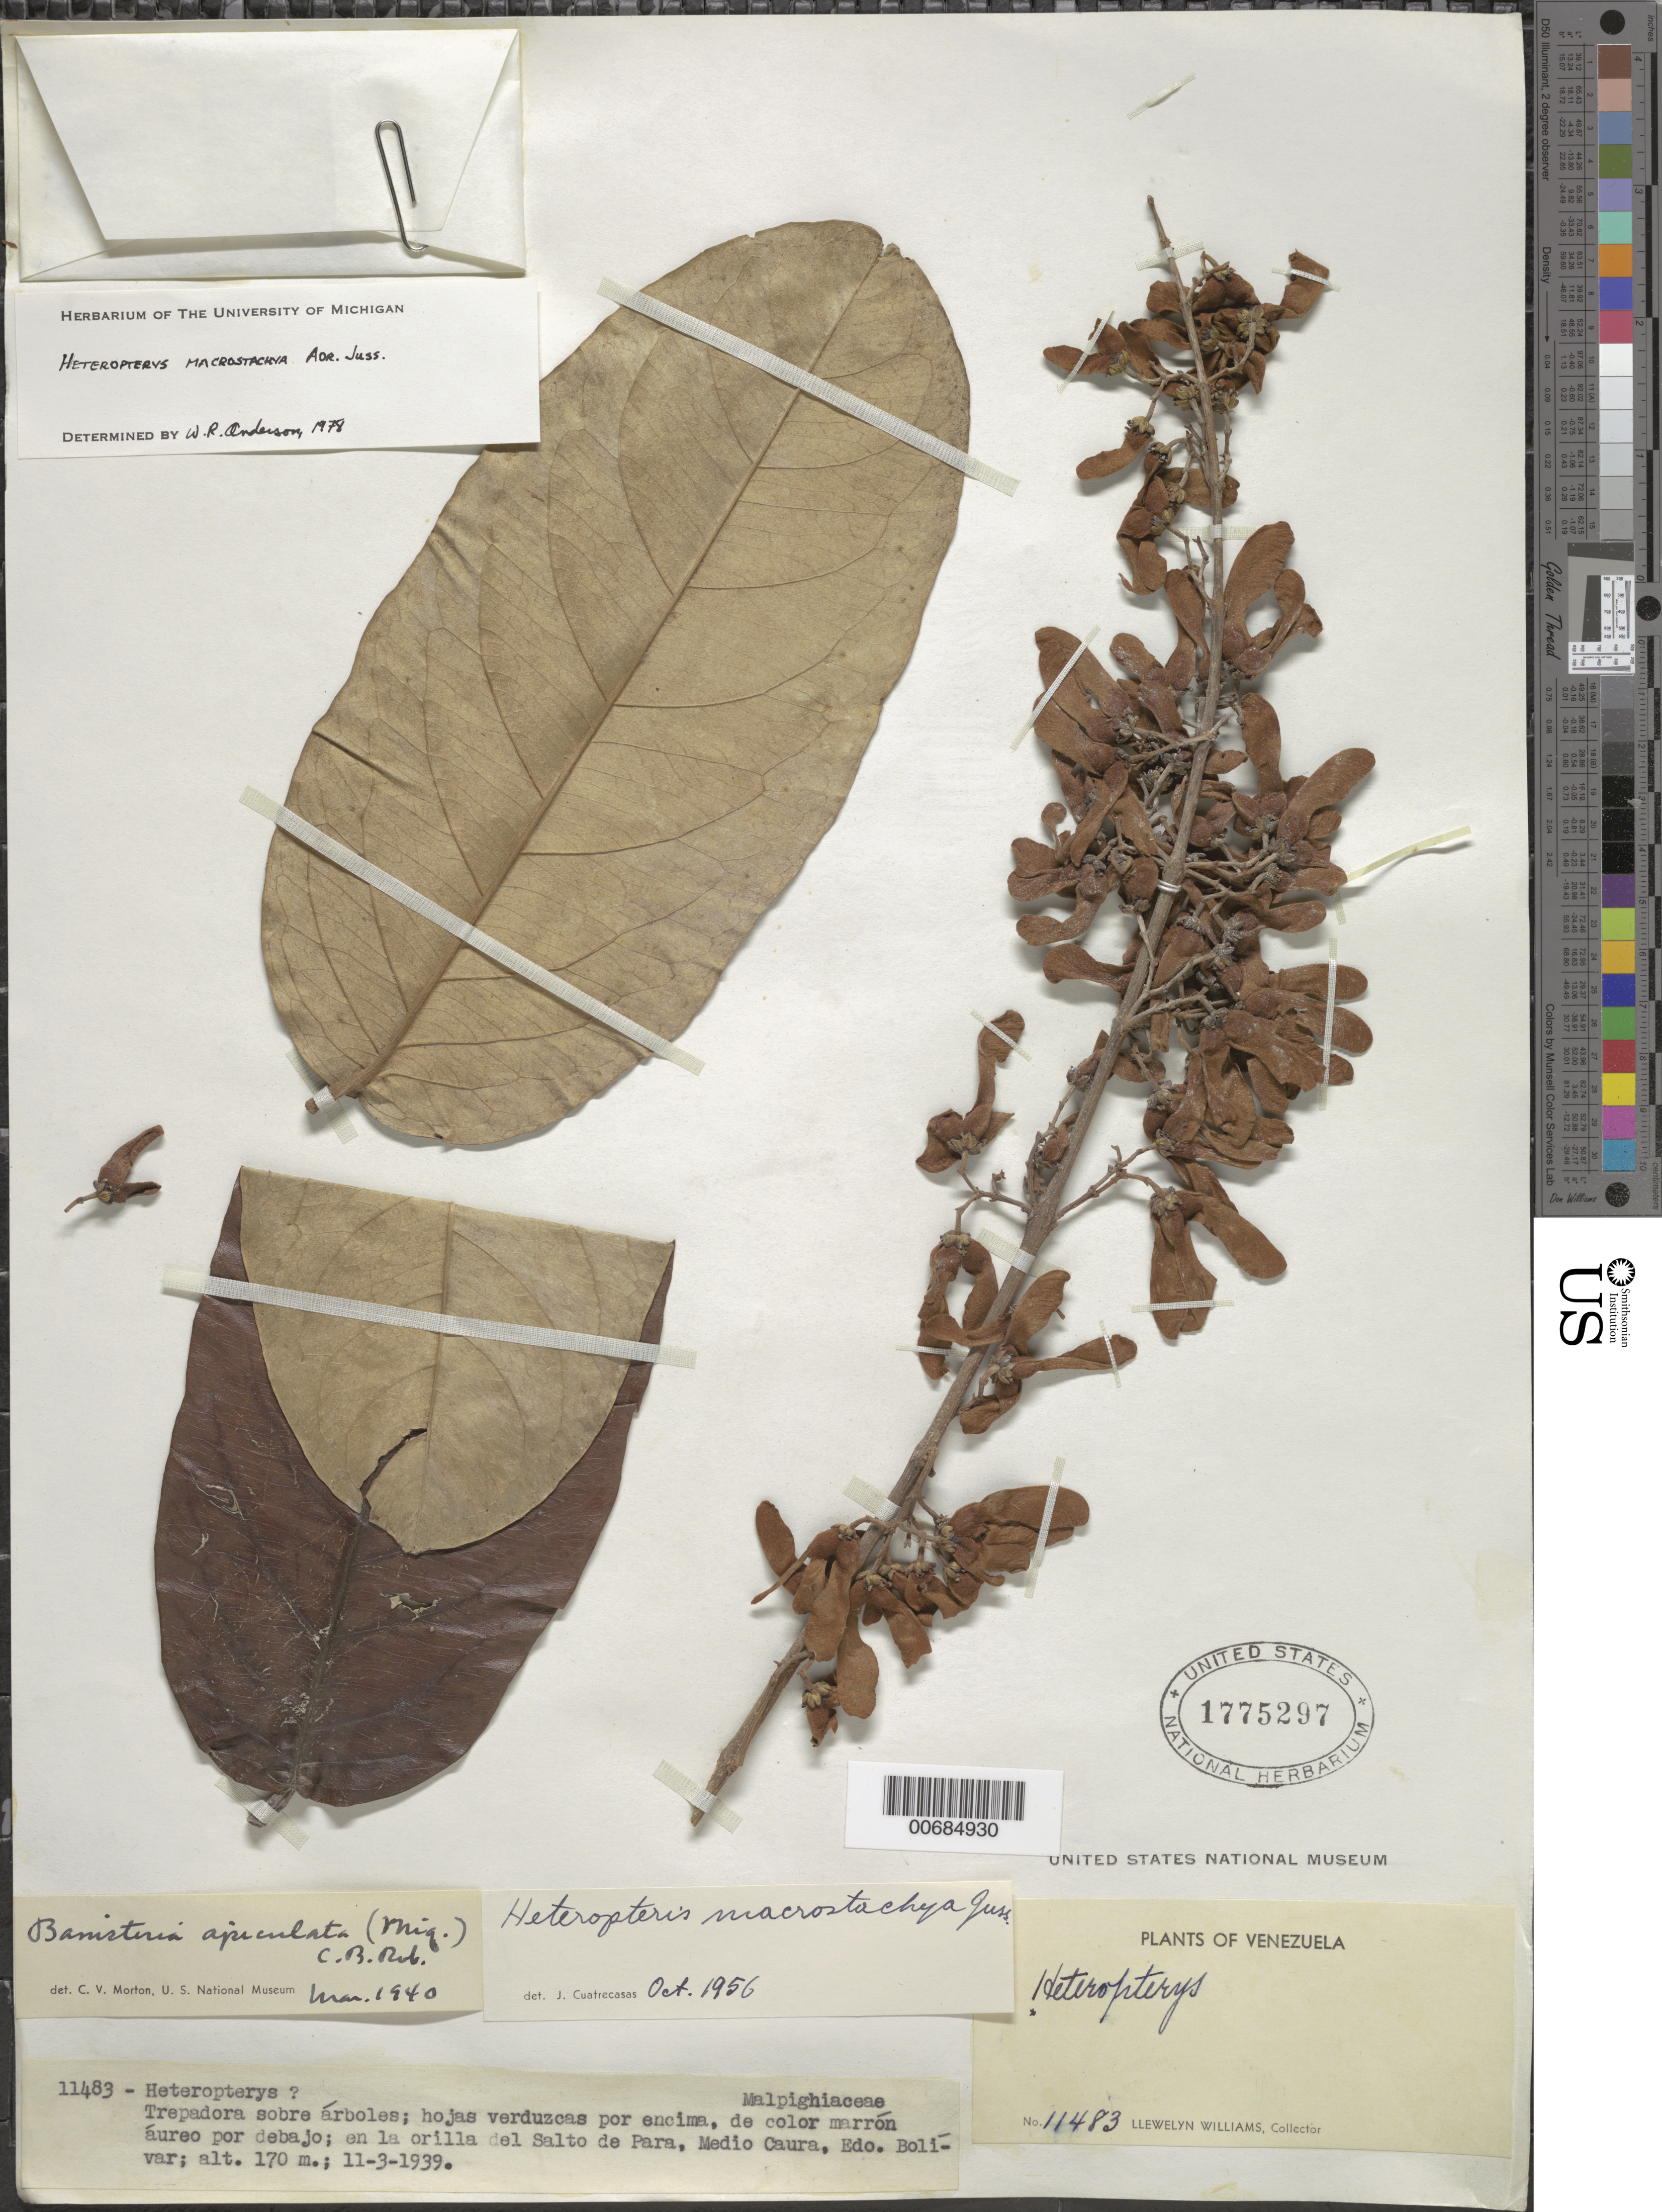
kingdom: Plantae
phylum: Tracheophyta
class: Magnoliopsida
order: Malpighiales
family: Malpighiaceae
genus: Heteropterys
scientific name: Heteropterys macrostachya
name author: A. Juss.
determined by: Anderson, W. R., (MICH), University of Michigan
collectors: Ll. Williams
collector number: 11483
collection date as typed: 11-Mar-39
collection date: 1939-03-11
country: Venezuela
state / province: Bolívar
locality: Salto de Para, Medio Caura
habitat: Riverbank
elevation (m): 170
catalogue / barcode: US 1775297